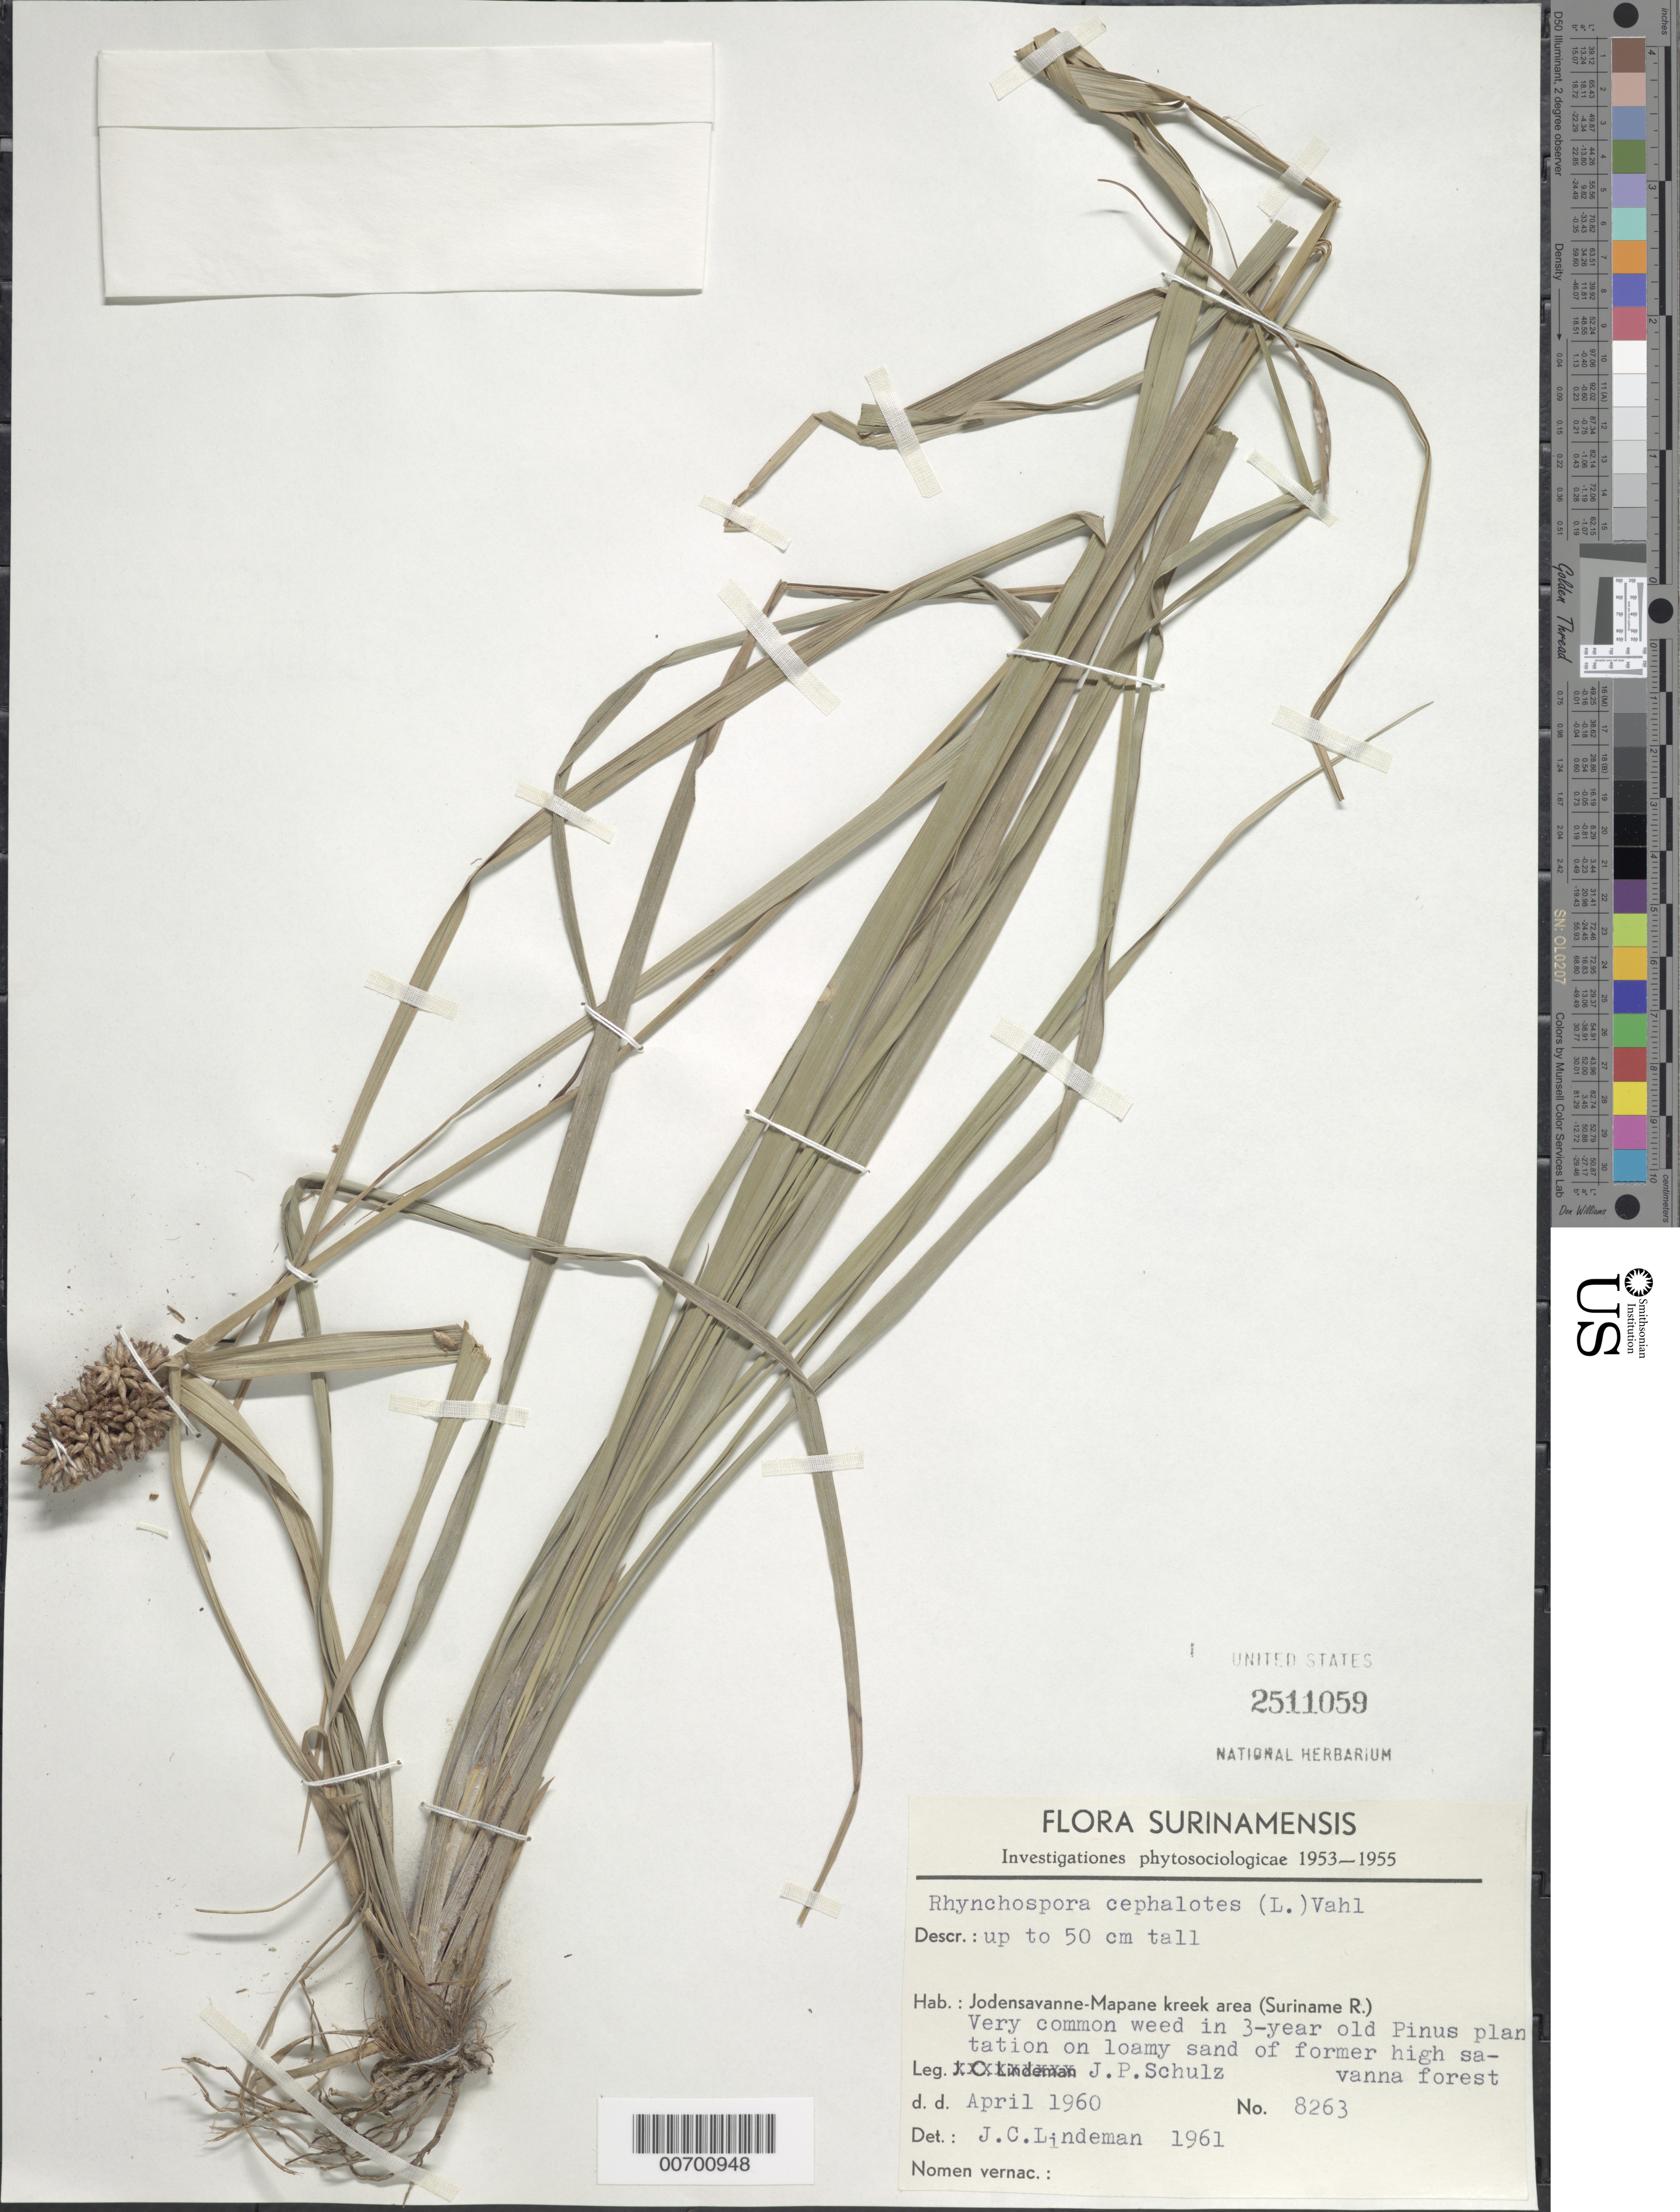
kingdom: Plantae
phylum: Tracheophyta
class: Liliopsida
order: Poales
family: Cyperaceae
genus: Rhynchospora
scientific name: Rhynchospora cephalotes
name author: (L.) Vahl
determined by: Lindeman, J. C.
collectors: J. P. Schulz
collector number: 8263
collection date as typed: Apr-60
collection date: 1960-04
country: Suriname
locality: Jodensavanne-Mapane kreek area (SURINAMEe River)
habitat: Three year old Pinus plantation on loamy sand of former high savanna forest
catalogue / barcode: US 2511059